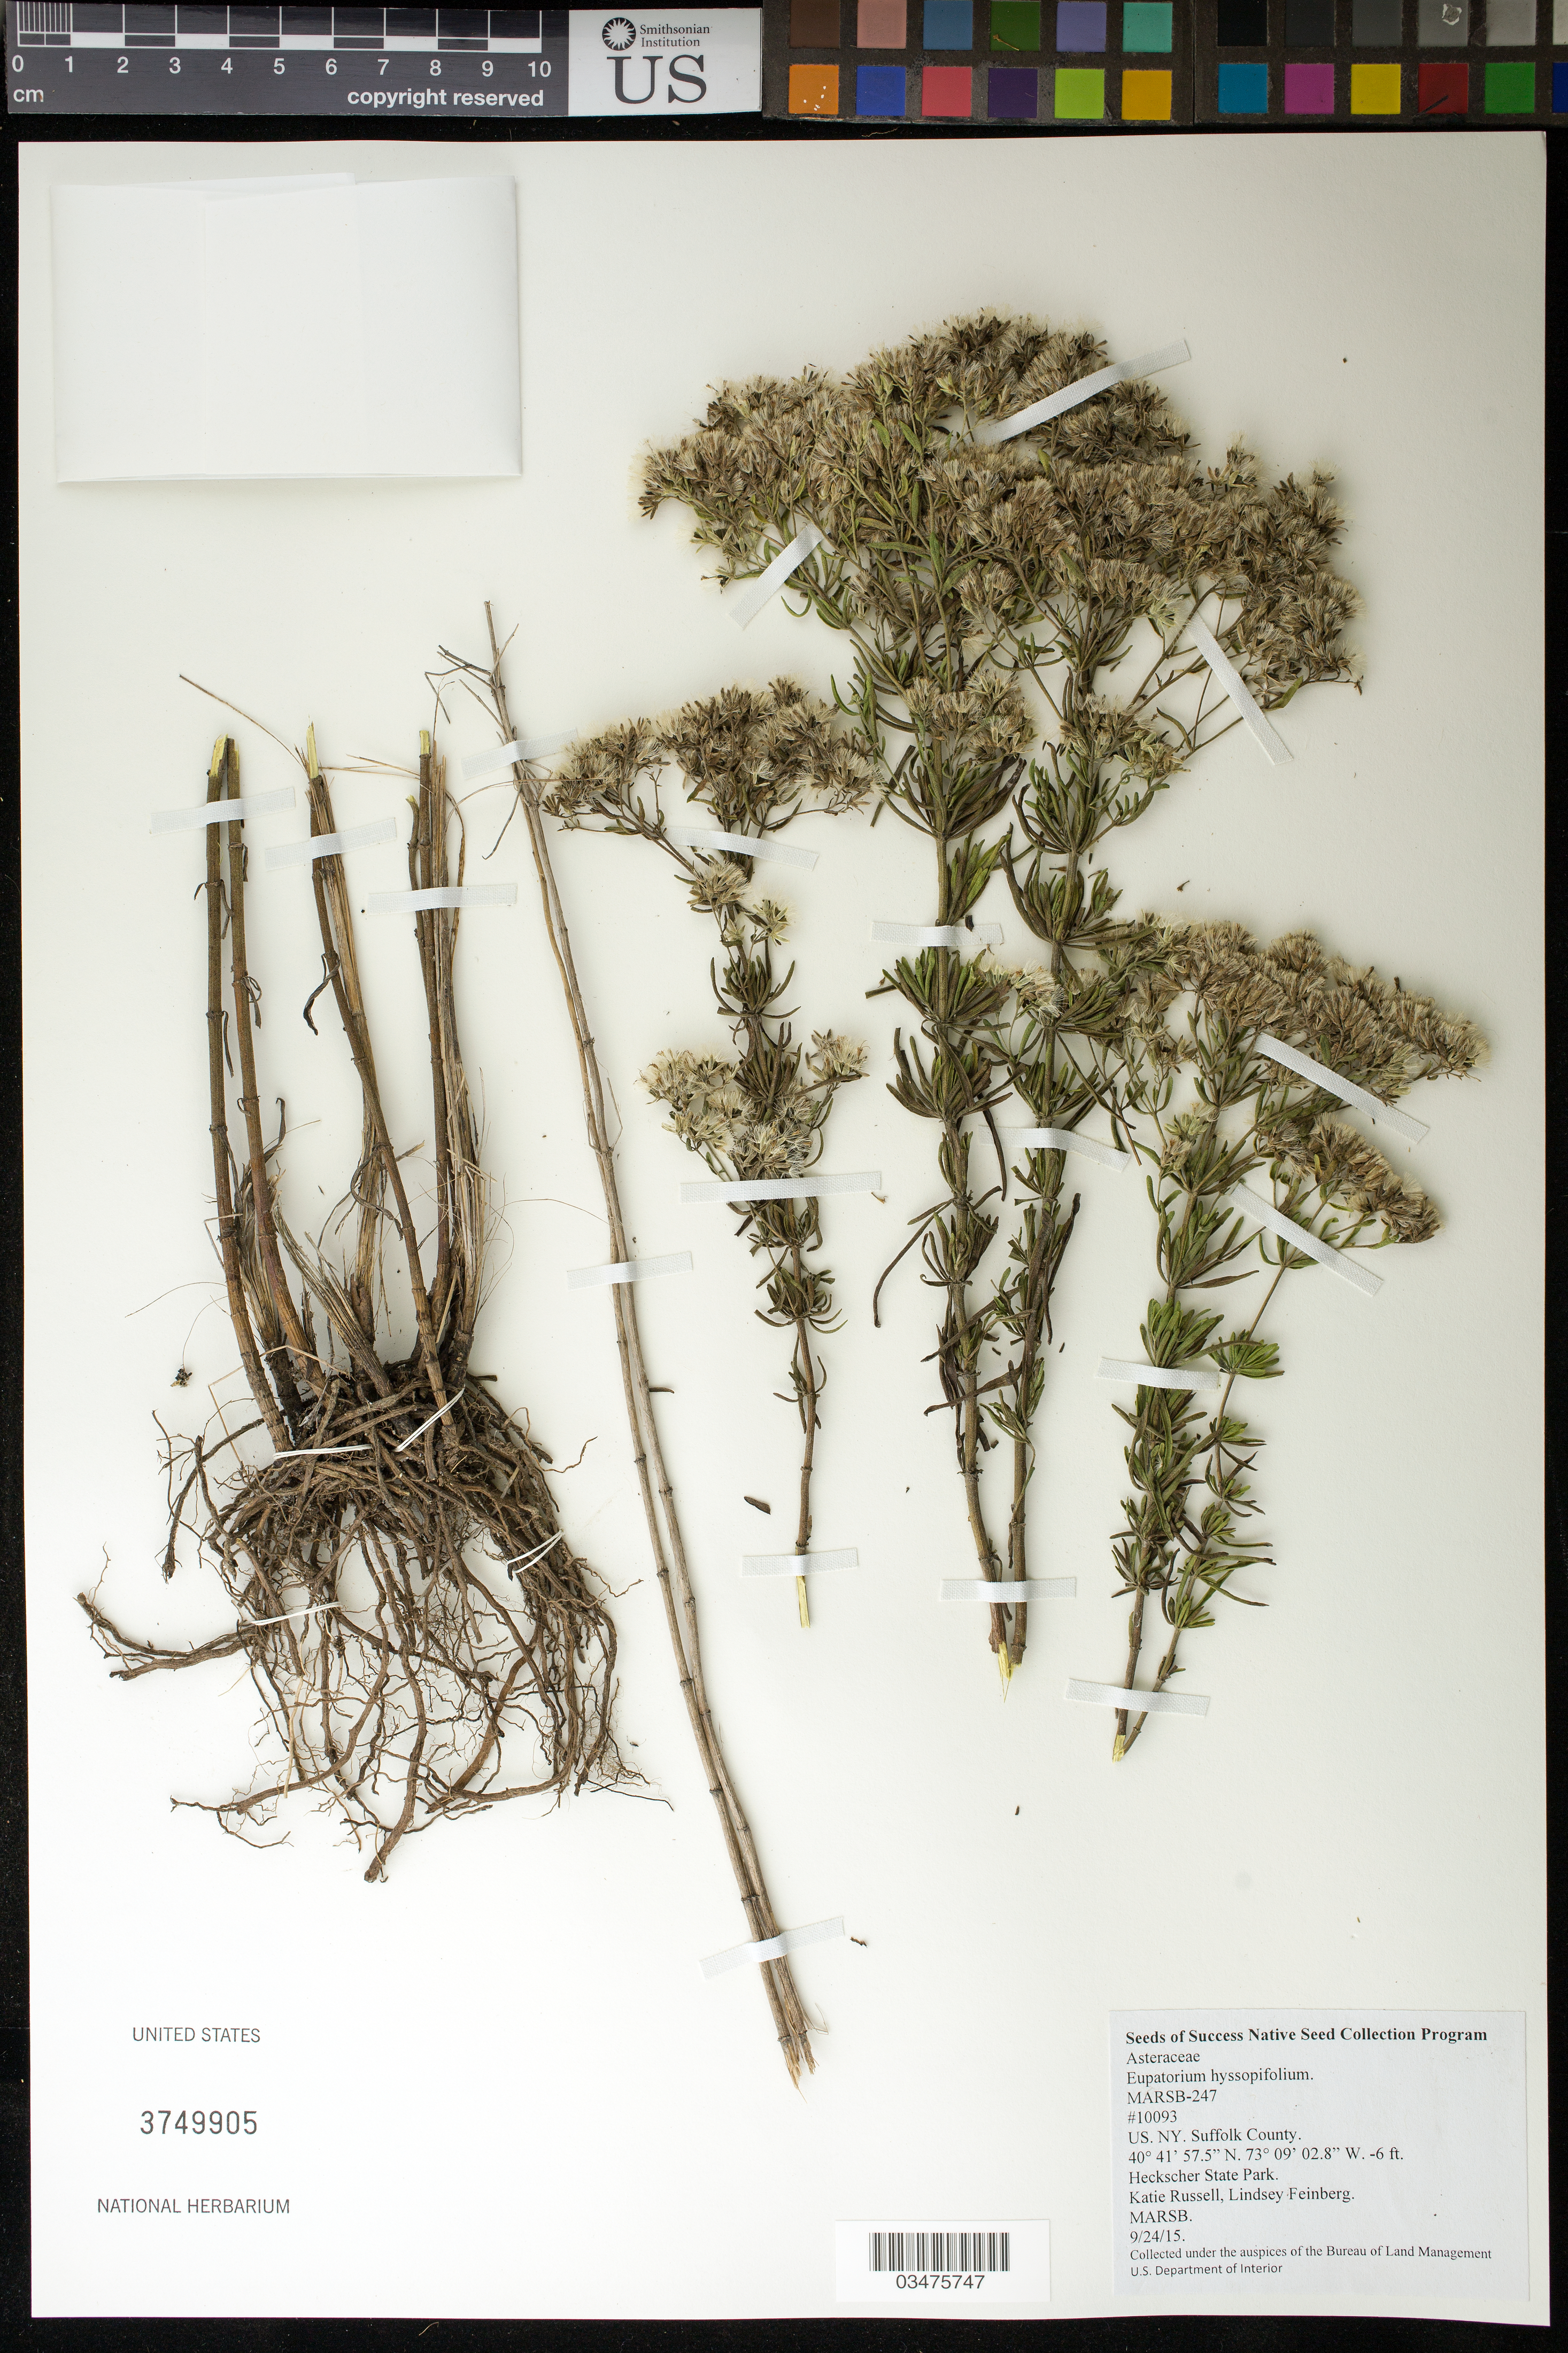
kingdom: Plantae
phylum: Tracheophyta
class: Magnoliopsida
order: Asterales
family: Asteraceae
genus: Eupatorium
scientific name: Eupatorium hyssopifolium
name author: L.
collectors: K. Russell & L. Feinberg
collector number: MARSB-247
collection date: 2015-09-24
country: United States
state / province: New York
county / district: Suffolk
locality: Heckscher State Park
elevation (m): -2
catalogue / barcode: US 3749905